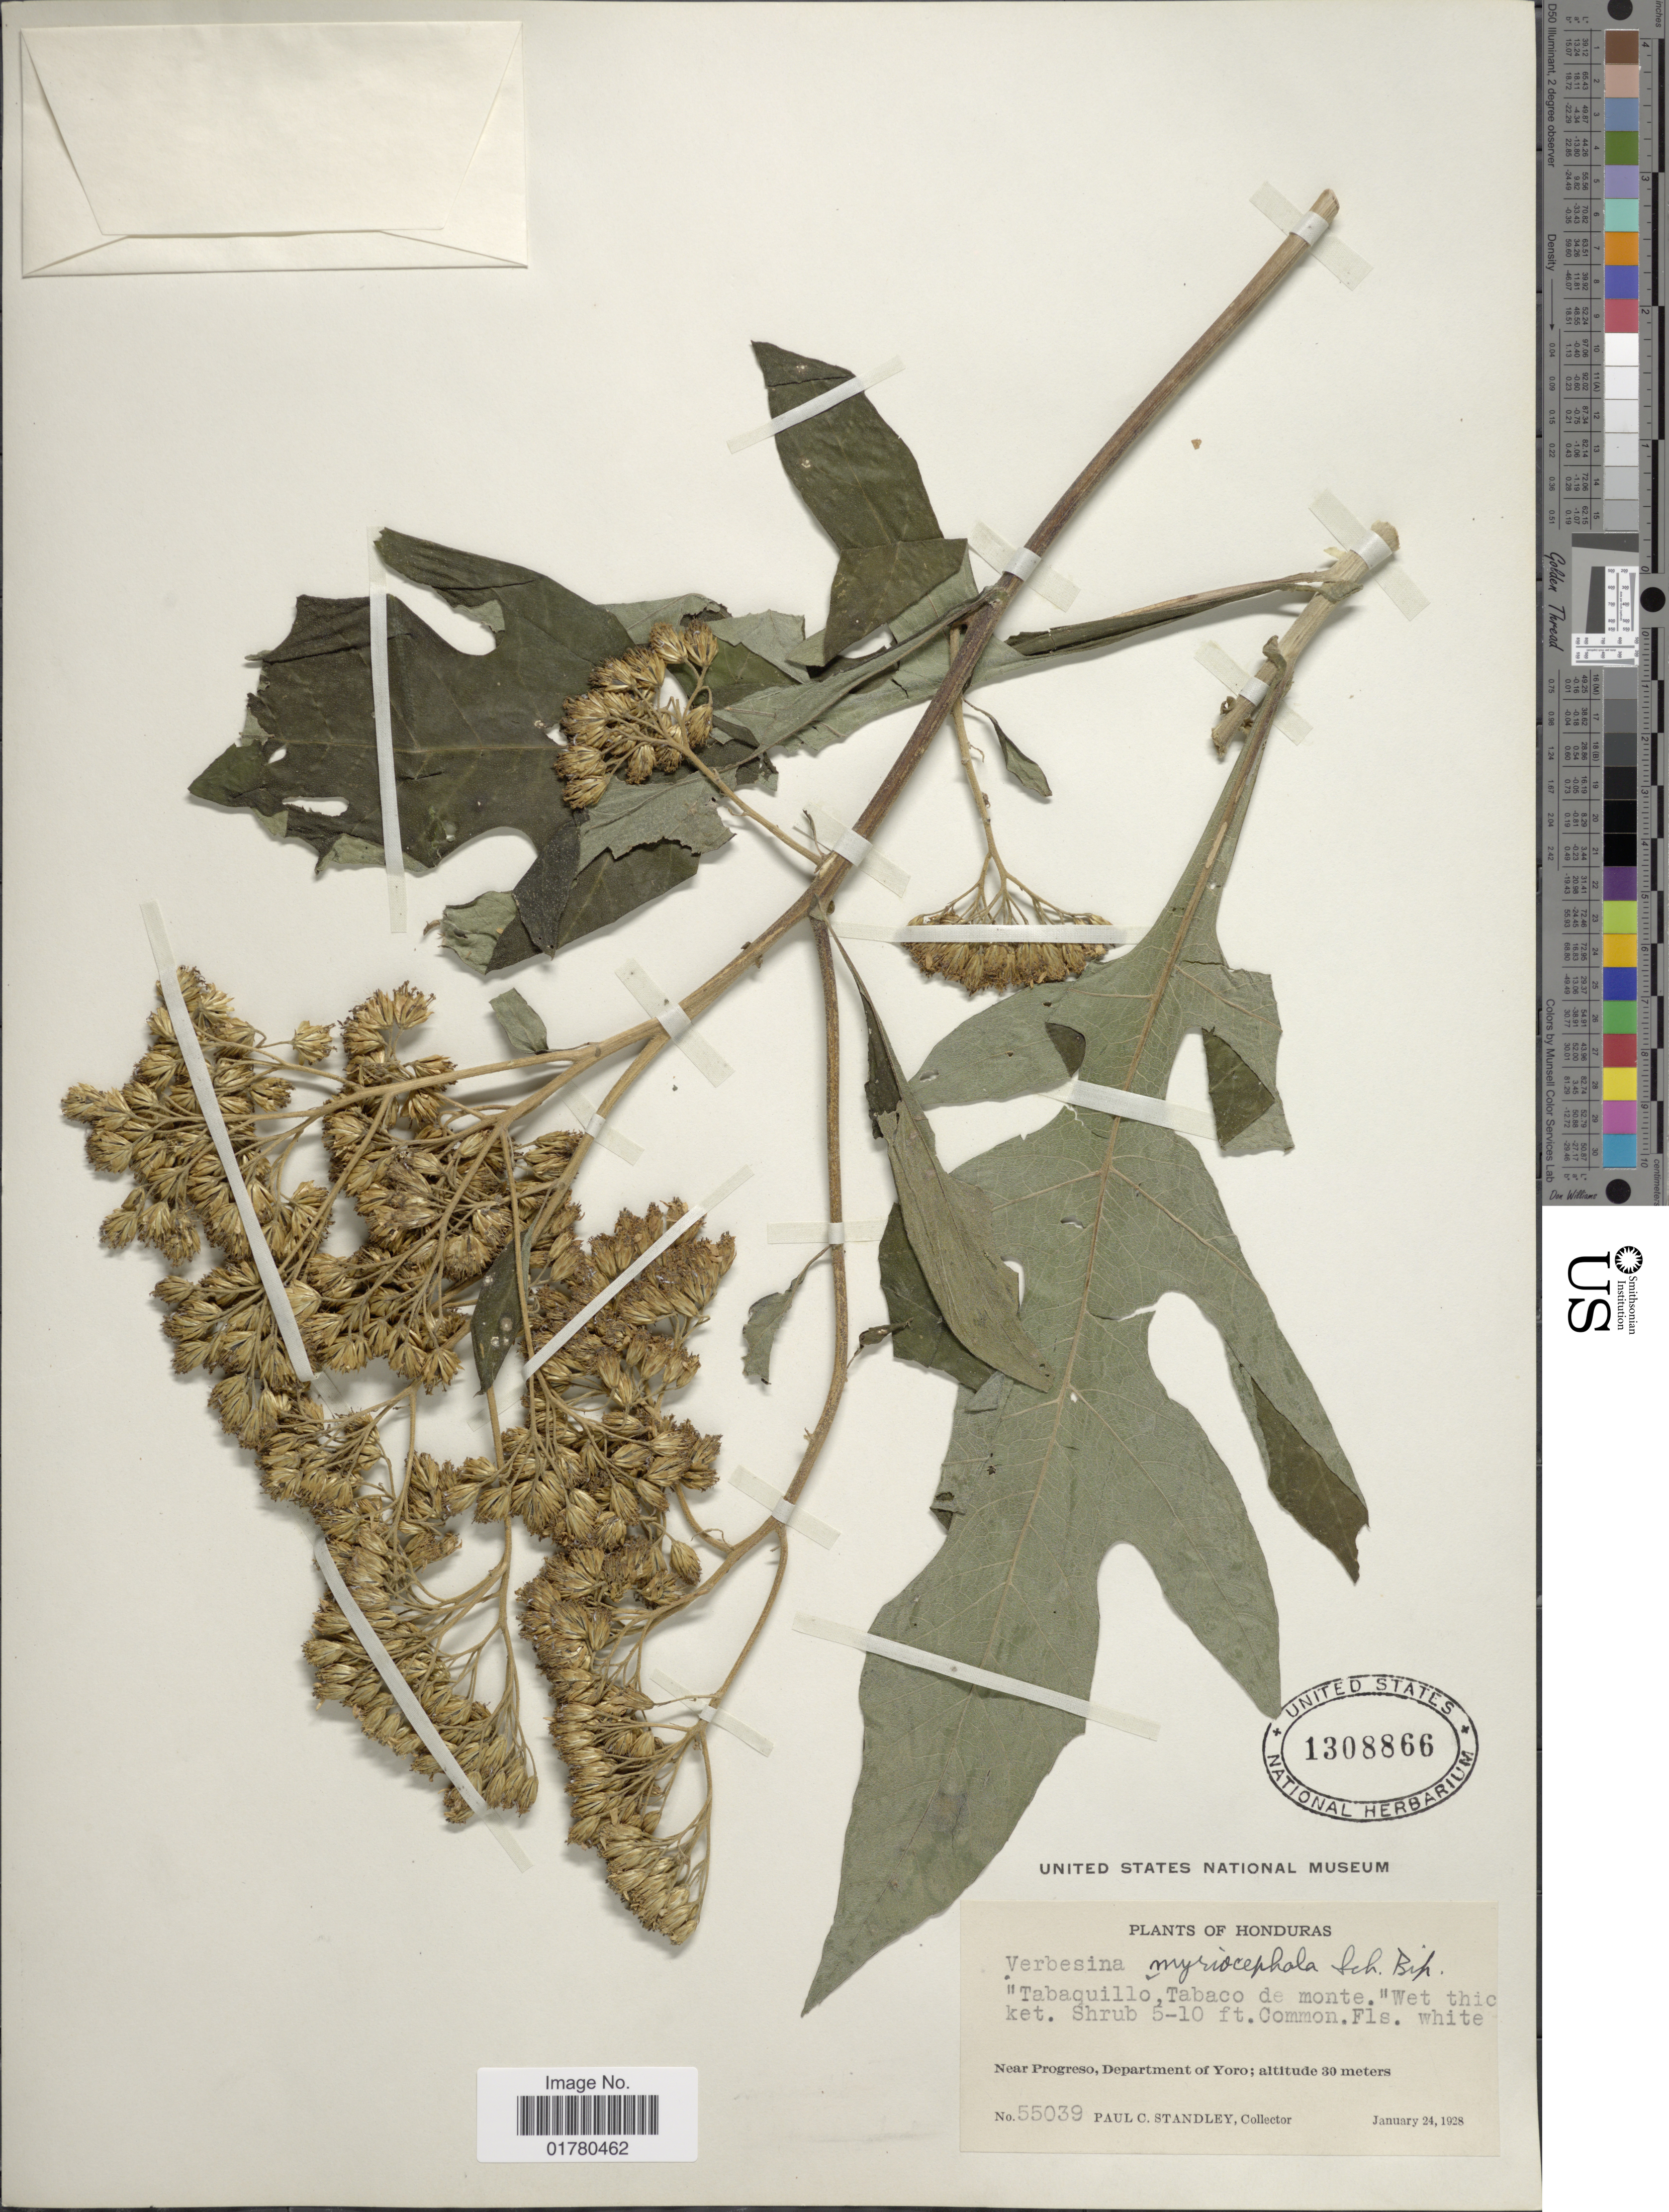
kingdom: Plantae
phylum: Tracheophyta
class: Magnoliopsida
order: Asterales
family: Asteraceae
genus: Verbesina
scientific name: Verbesina sp.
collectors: P. C. Standley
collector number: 55039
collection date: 1928-01-24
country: Honduras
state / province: Yoro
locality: Near Progreso, Department of Yoro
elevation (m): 30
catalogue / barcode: US 1308866